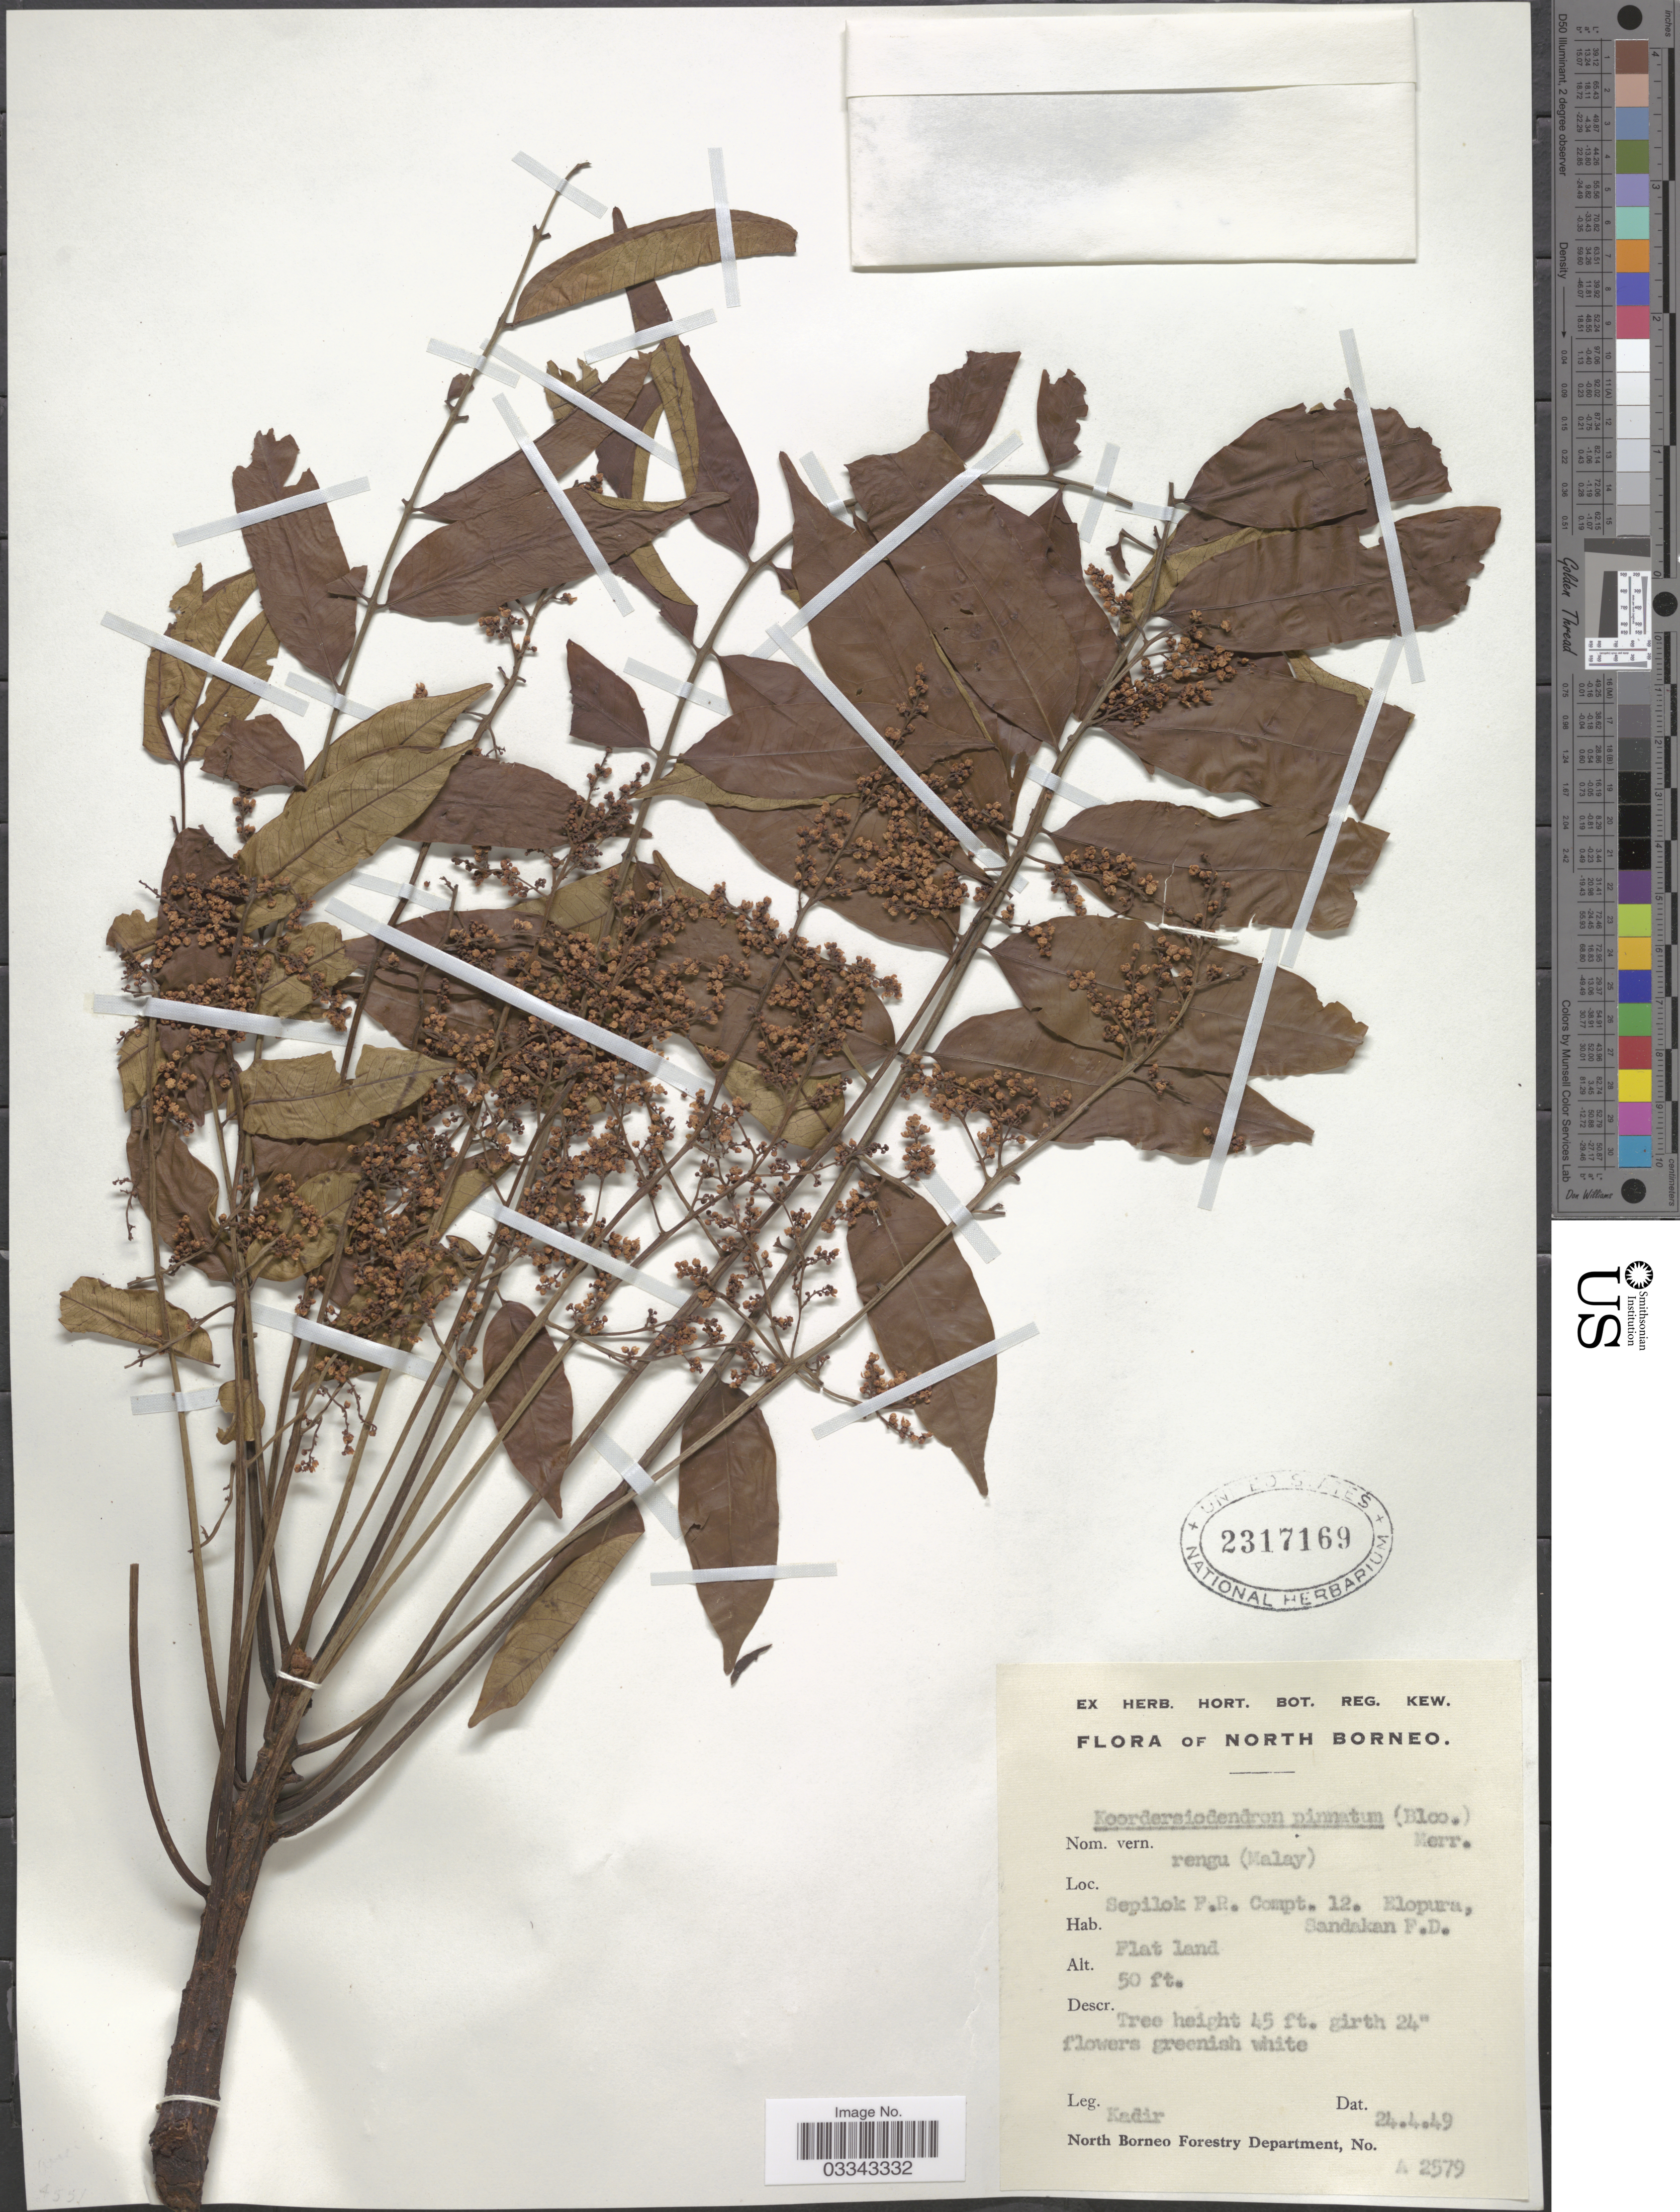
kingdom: Plantae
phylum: Tracheophyta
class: Magnoliopsida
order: Sapindales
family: Anacardiaceae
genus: Koordersiodendron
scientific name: Koordersiodendron pinnatum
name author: (Blanco) Merr.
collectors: -. Kadir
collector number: A 2579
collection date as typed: Transcribed d/m/y: 24/4/49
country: Malaysia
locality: North Borneo. Sepilok P.R. Compt. 12. Elopura, Sandakan F.D.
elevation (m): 15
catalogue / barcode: US 2317169